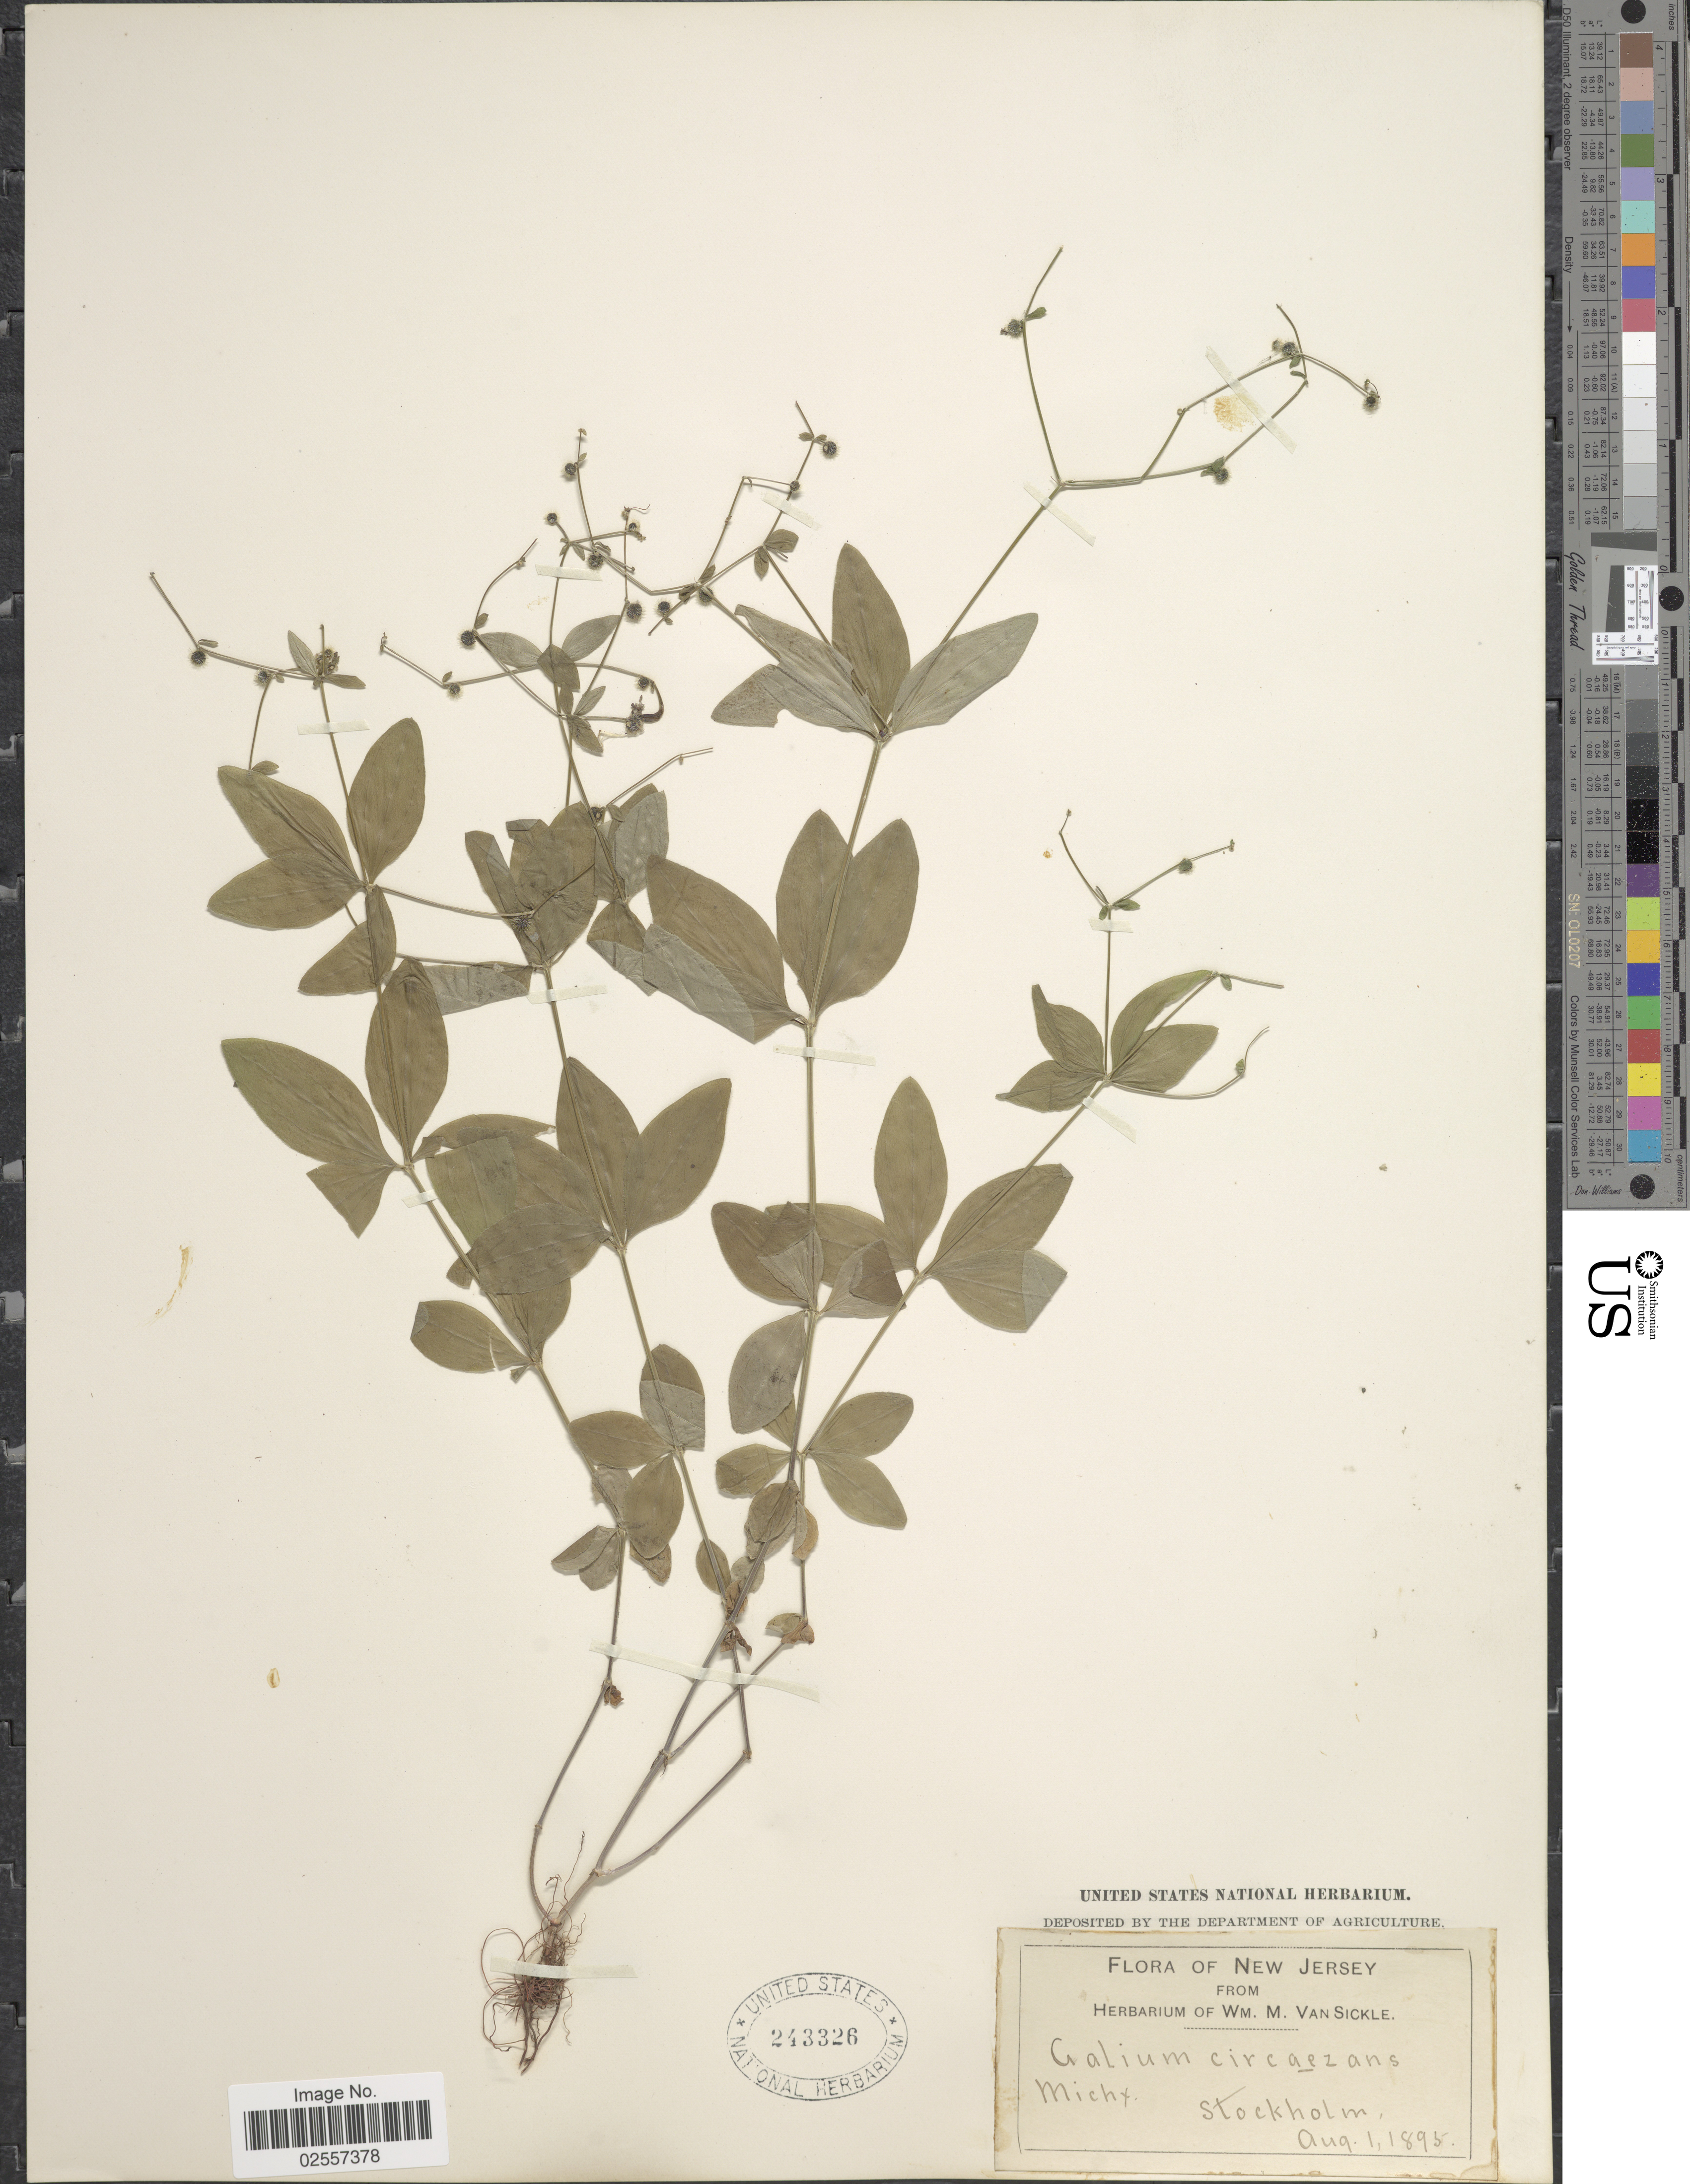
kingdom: Plantae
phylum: Tracheophyta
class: Magnoliopsida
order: Gentianales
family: Rubiaceae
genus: Galium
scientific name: Galium circaezans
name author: Michx.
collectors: ex herb. Wm. M. Van Sickle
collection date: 1895-08-01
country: United States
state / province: New Jersey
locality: Stockholm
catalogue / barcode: US 243326